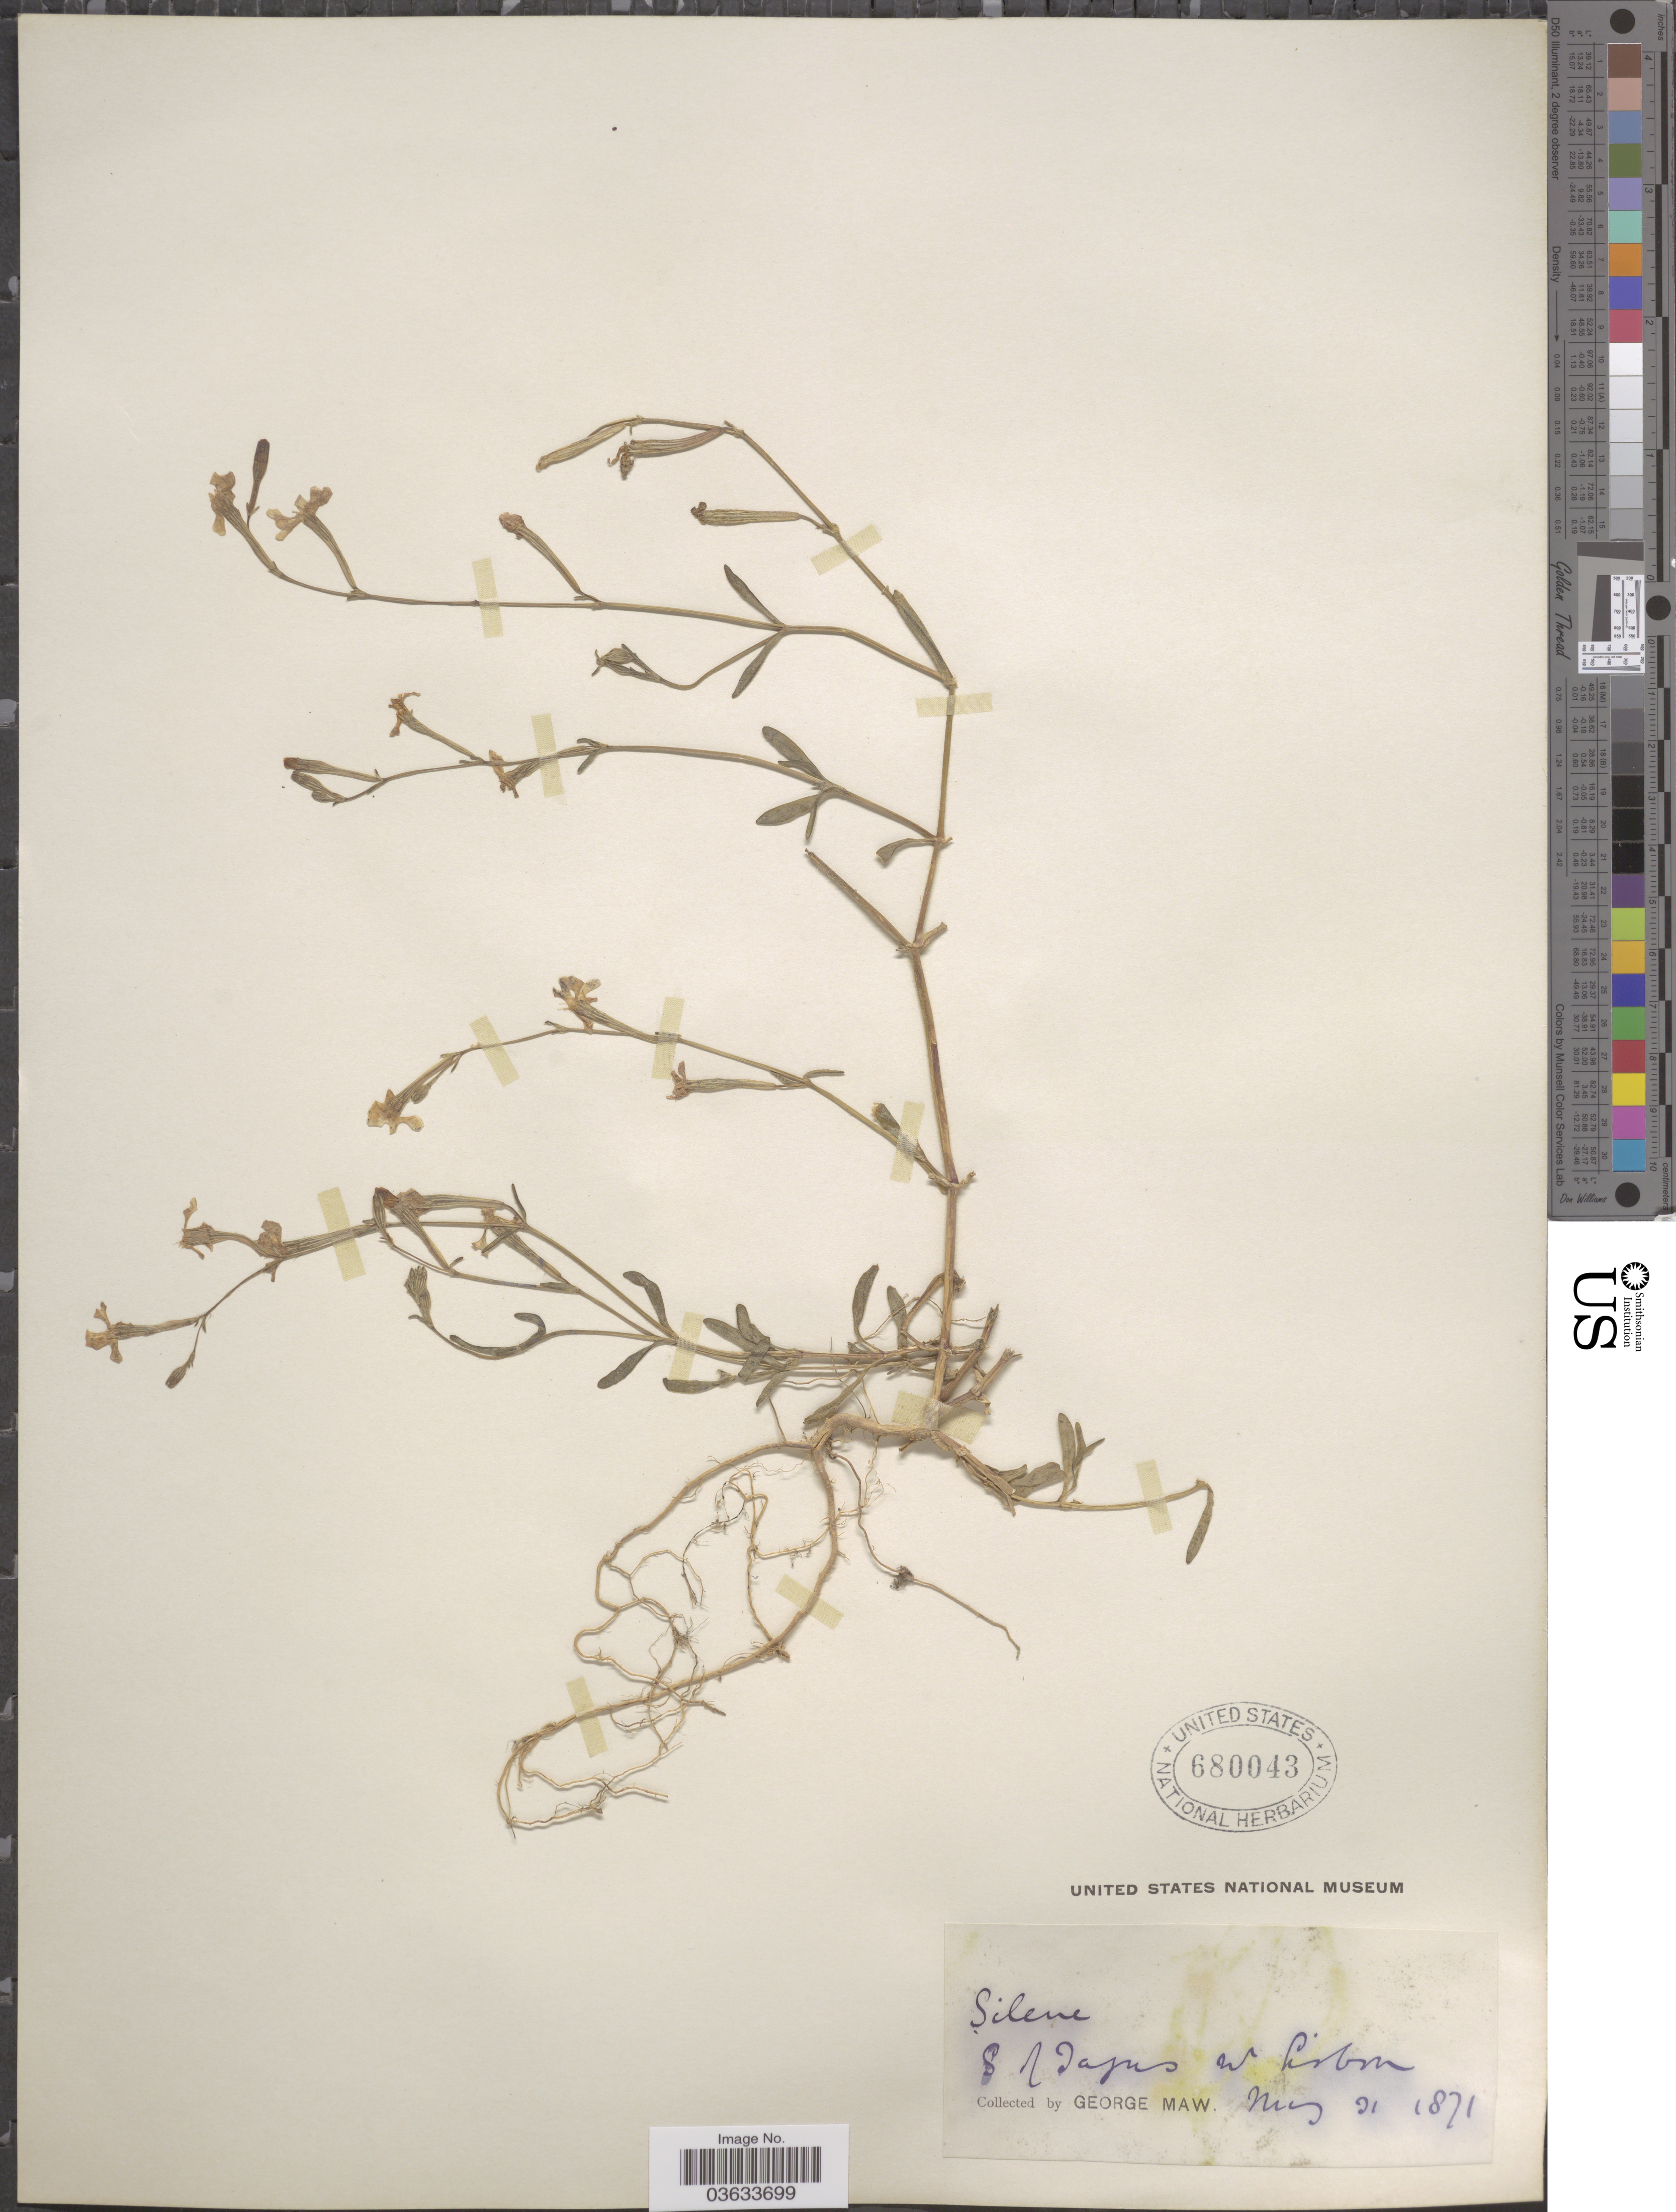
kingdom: Plantae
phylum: Tracheophyta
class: Magnoliopsida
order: Caryophyllales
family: Caryophyllaceae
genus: Silene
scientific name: Silene sp.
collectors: G. Maw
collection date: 1871-05-31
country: Portugal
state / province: Lisboa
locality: S of Japus [interpreted] W Lisboa.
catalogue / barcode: US 680043